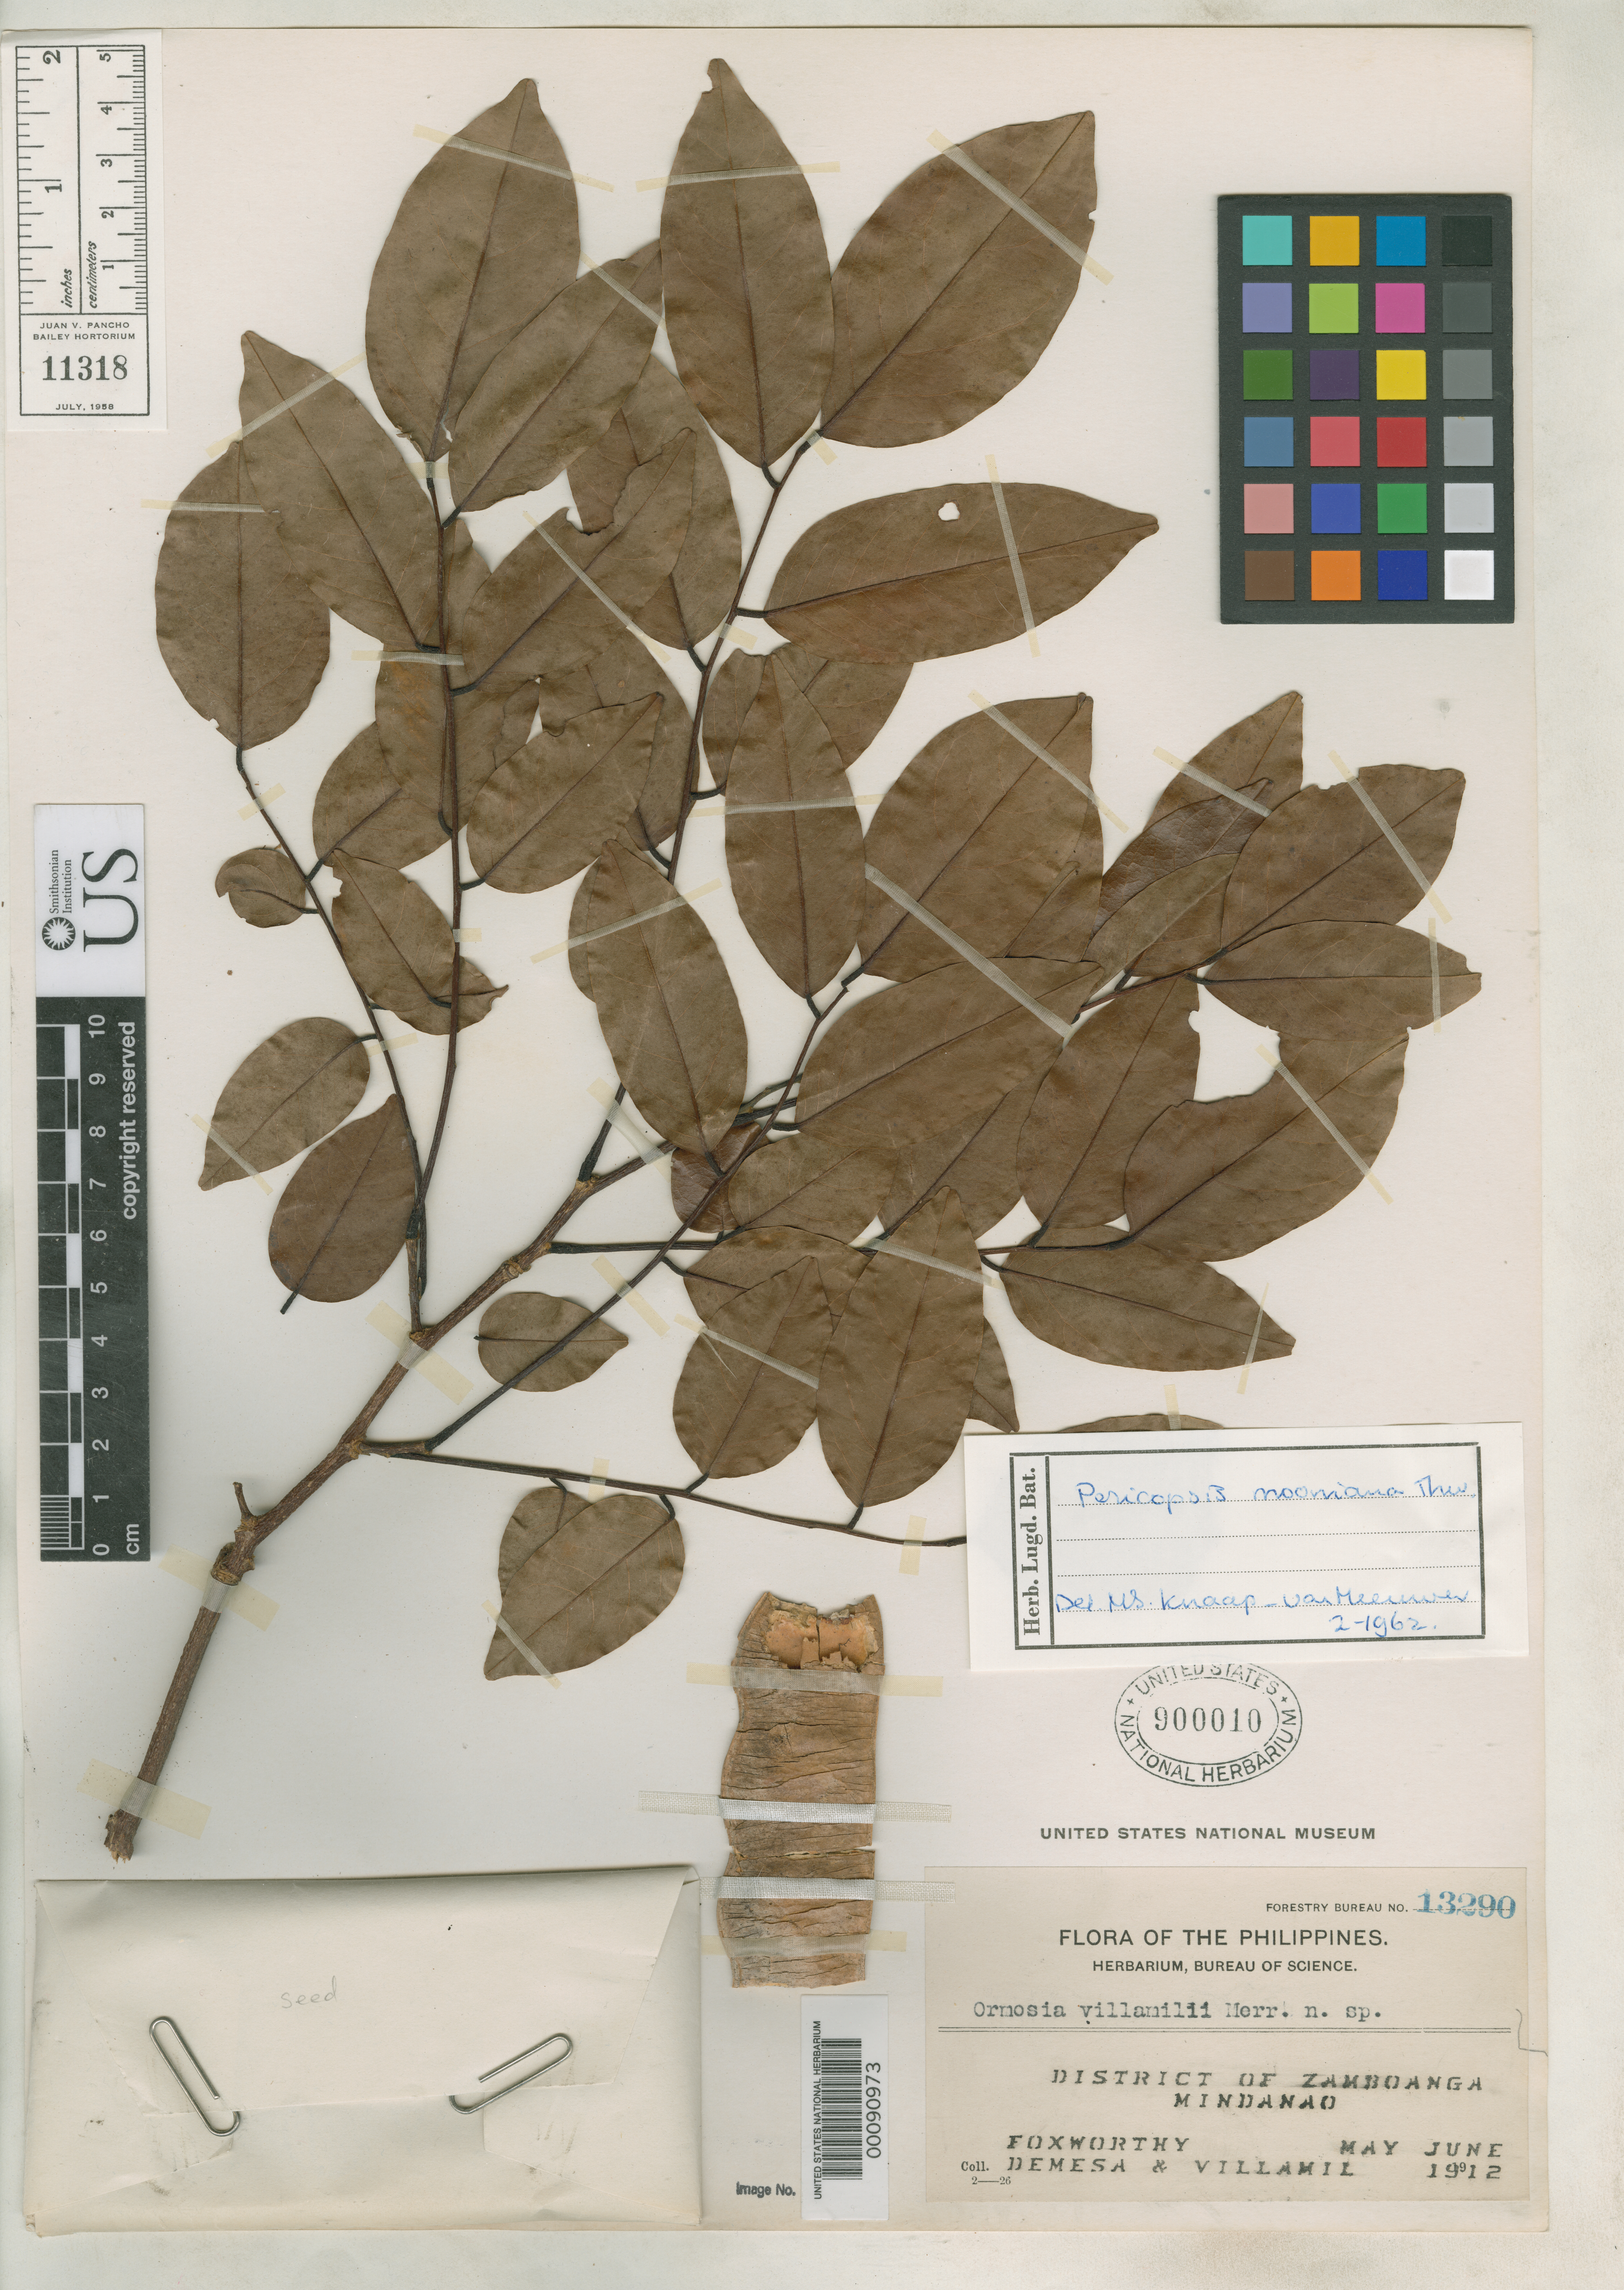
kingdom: Plantae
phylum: Tracheophyta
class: Magnoliopsida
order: Fabales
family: Fabaceae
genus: Ormosia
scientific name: Ormosia villamilii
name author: Merr.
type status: Isotype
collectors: F. W. Foxworthy, A. Demesa & A. Villamil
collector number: For. Bur. 13290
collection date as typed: May 1912 to -- Jun 1912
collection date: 1912-05/1912-06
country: Philippines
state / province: Zamboanga Peninsula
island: Mindanao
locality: Tetuan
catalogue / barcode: US 900010